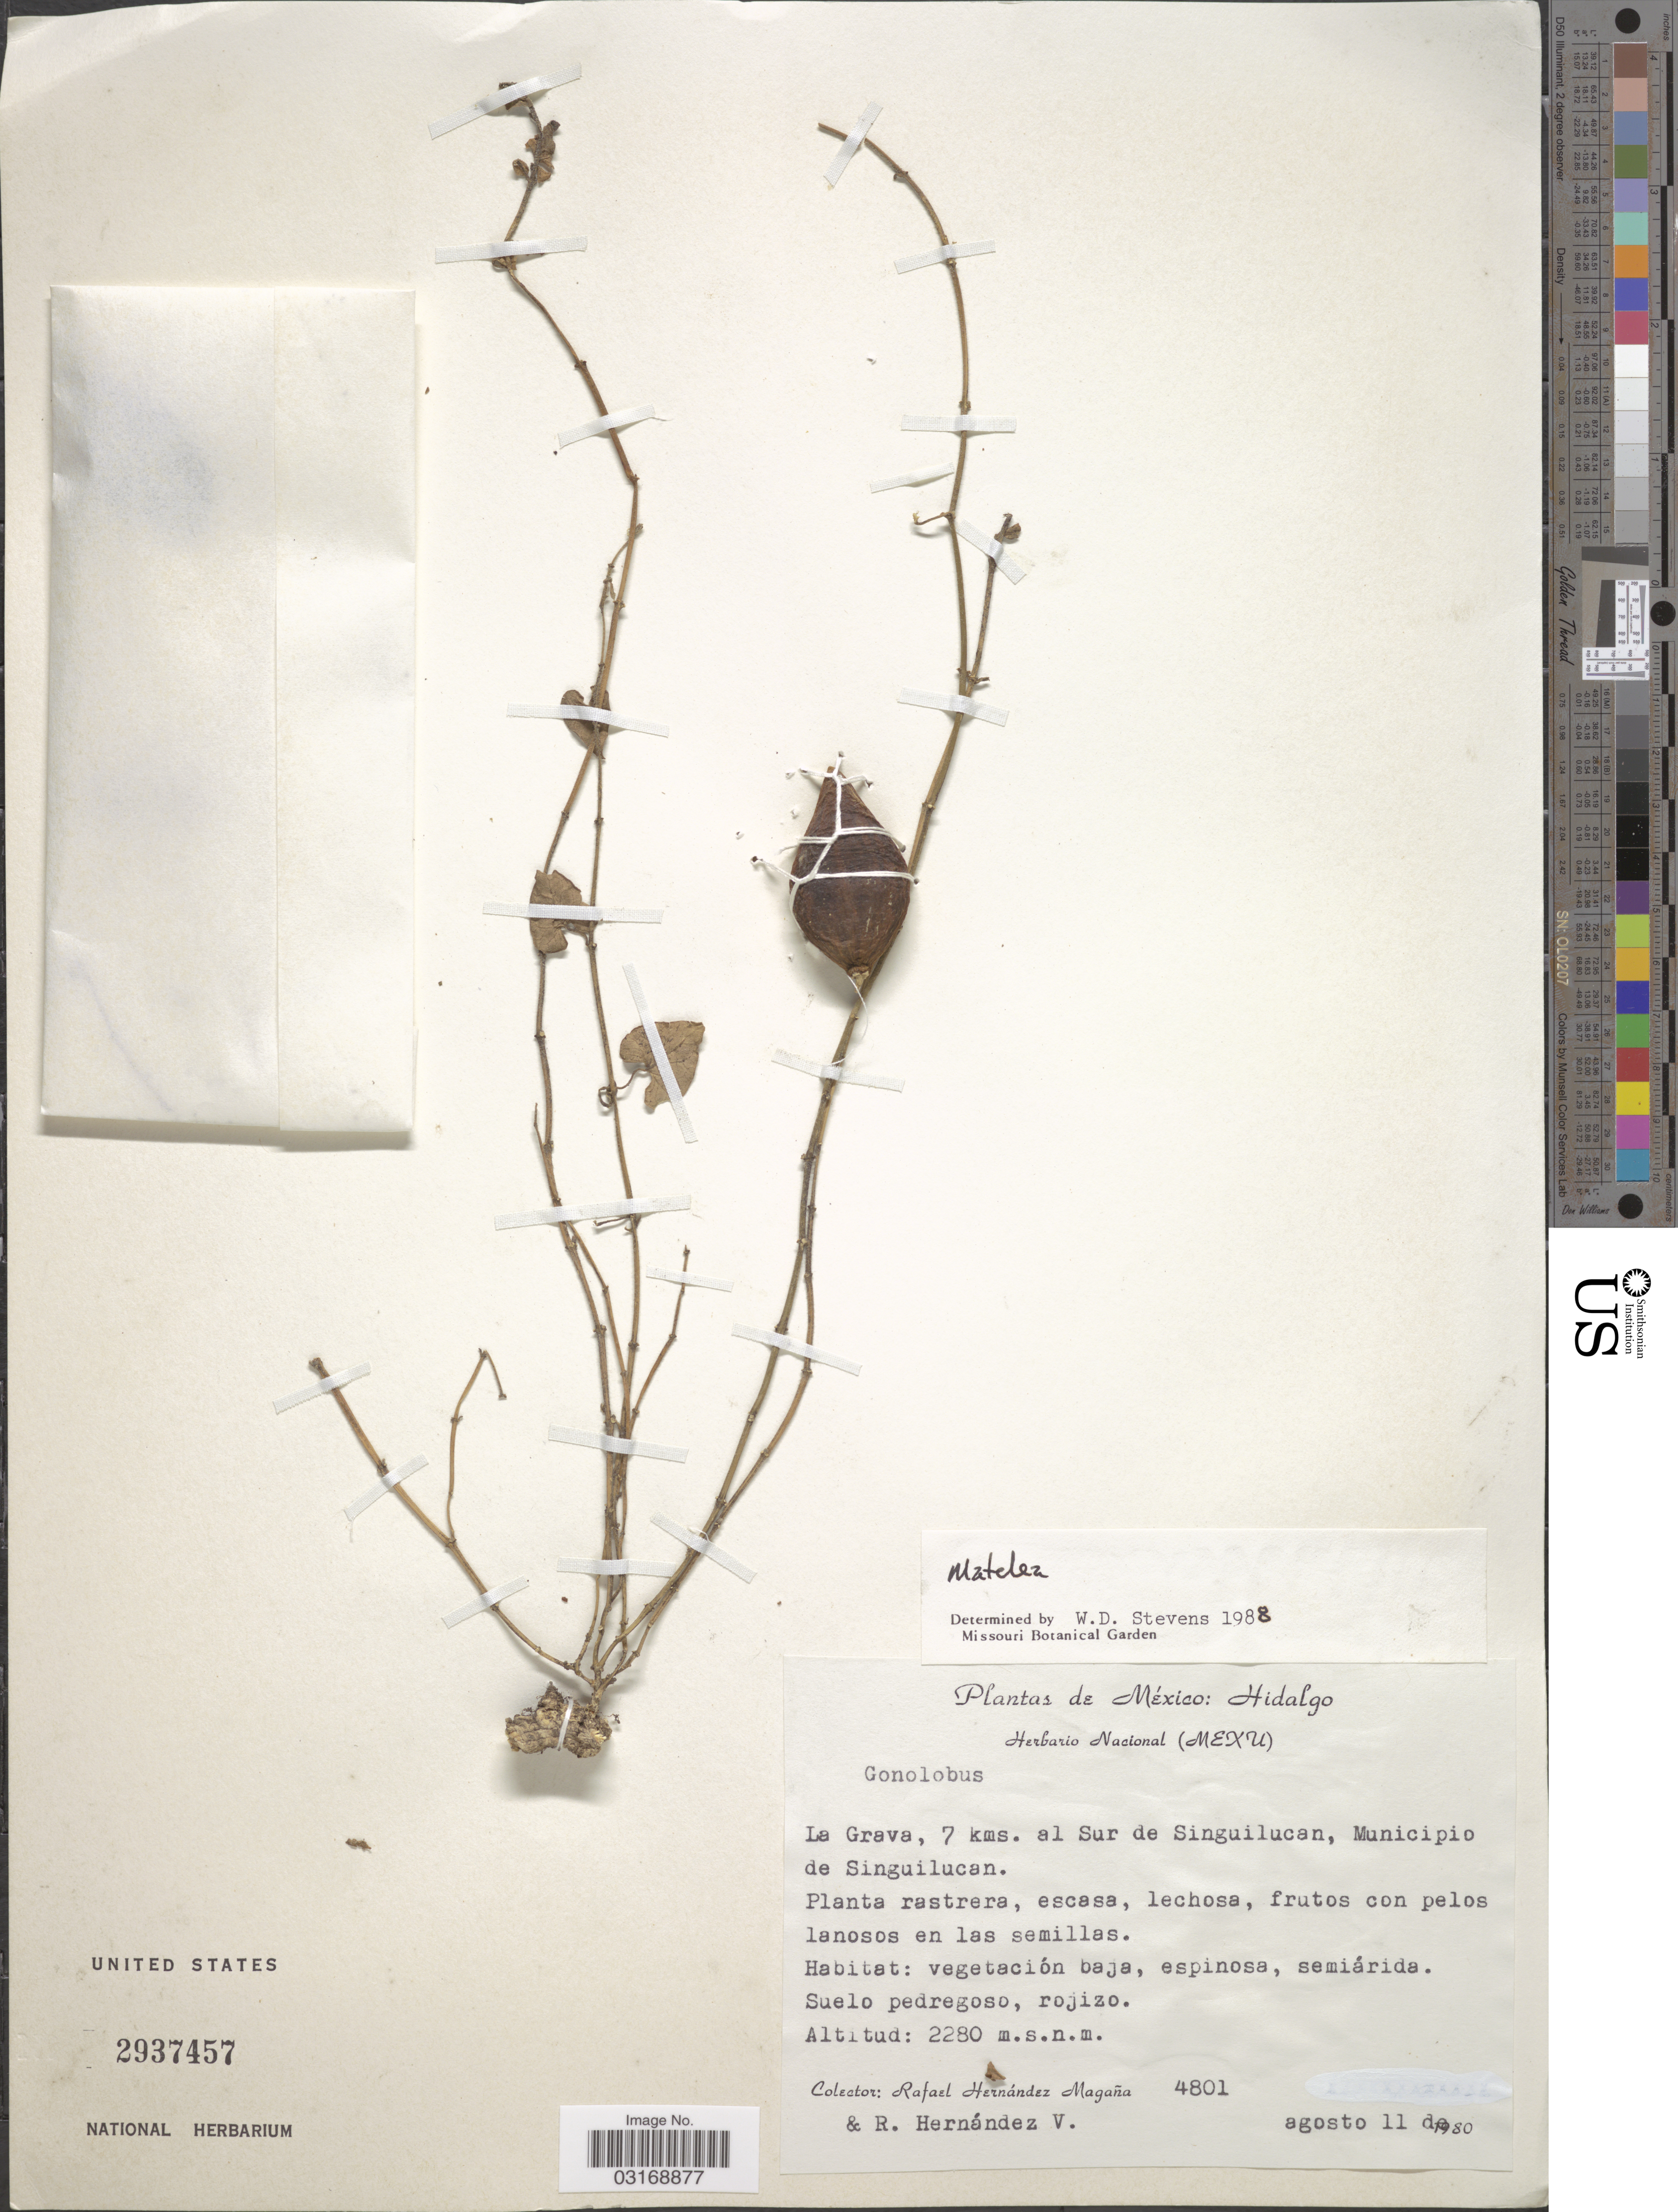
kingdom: Plantae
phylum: Tracheophyta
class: Magnoliopsida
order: Gentianales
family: Apocynaceae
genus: Matelea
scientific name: Matelea sp.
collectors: R. Hernández-M. & R. Hernandez V.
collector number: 4801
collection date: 1980-08-11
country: Mexico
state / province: Hidalgo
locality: La Grava, 7 kms. al Sur de Singuilucan, Municipio de Singuilucan.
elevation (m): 2280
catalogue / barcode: US 2937457